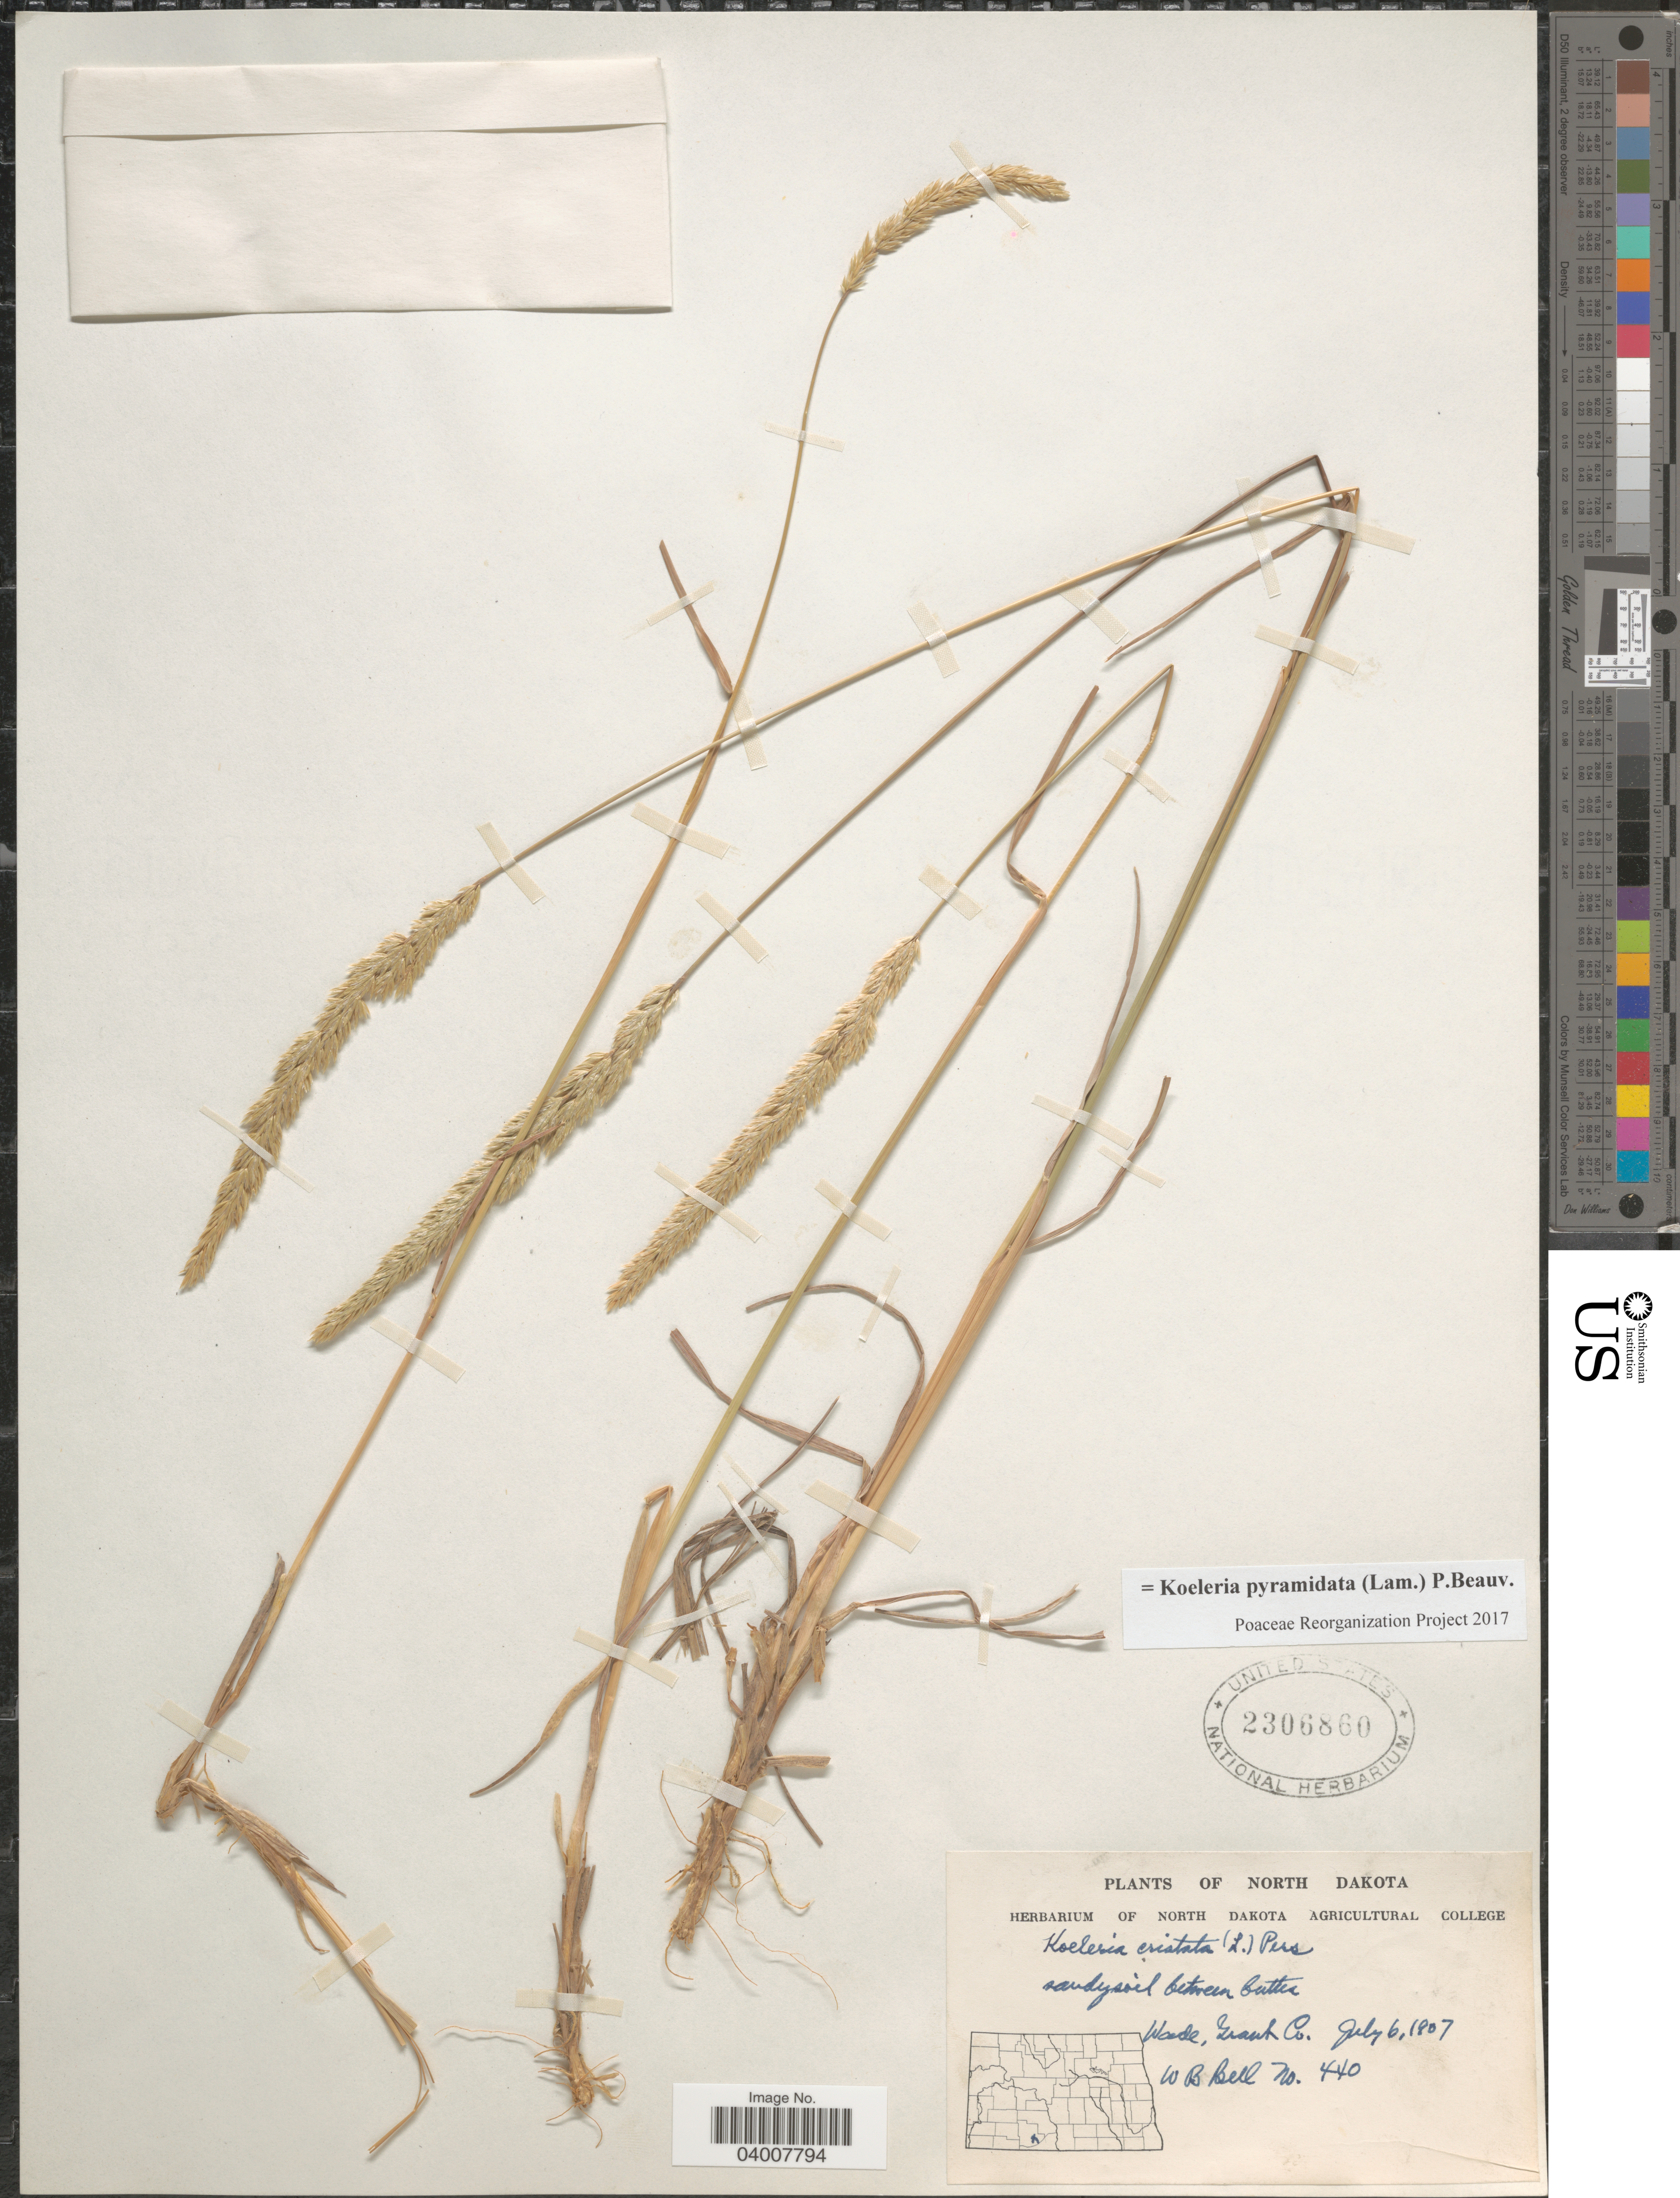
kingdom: Plantae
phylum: Tracheophyta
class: Liliopsida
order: Poales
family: Poaceae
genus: Koeleria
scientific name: Koeleria pyramidata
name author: (Lam.) P. Beauv.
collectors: W. Bell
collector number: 440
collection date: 1807-07-06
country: United States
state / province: North Dakota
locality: Wade, Grant Co.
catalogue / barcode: US 2306860